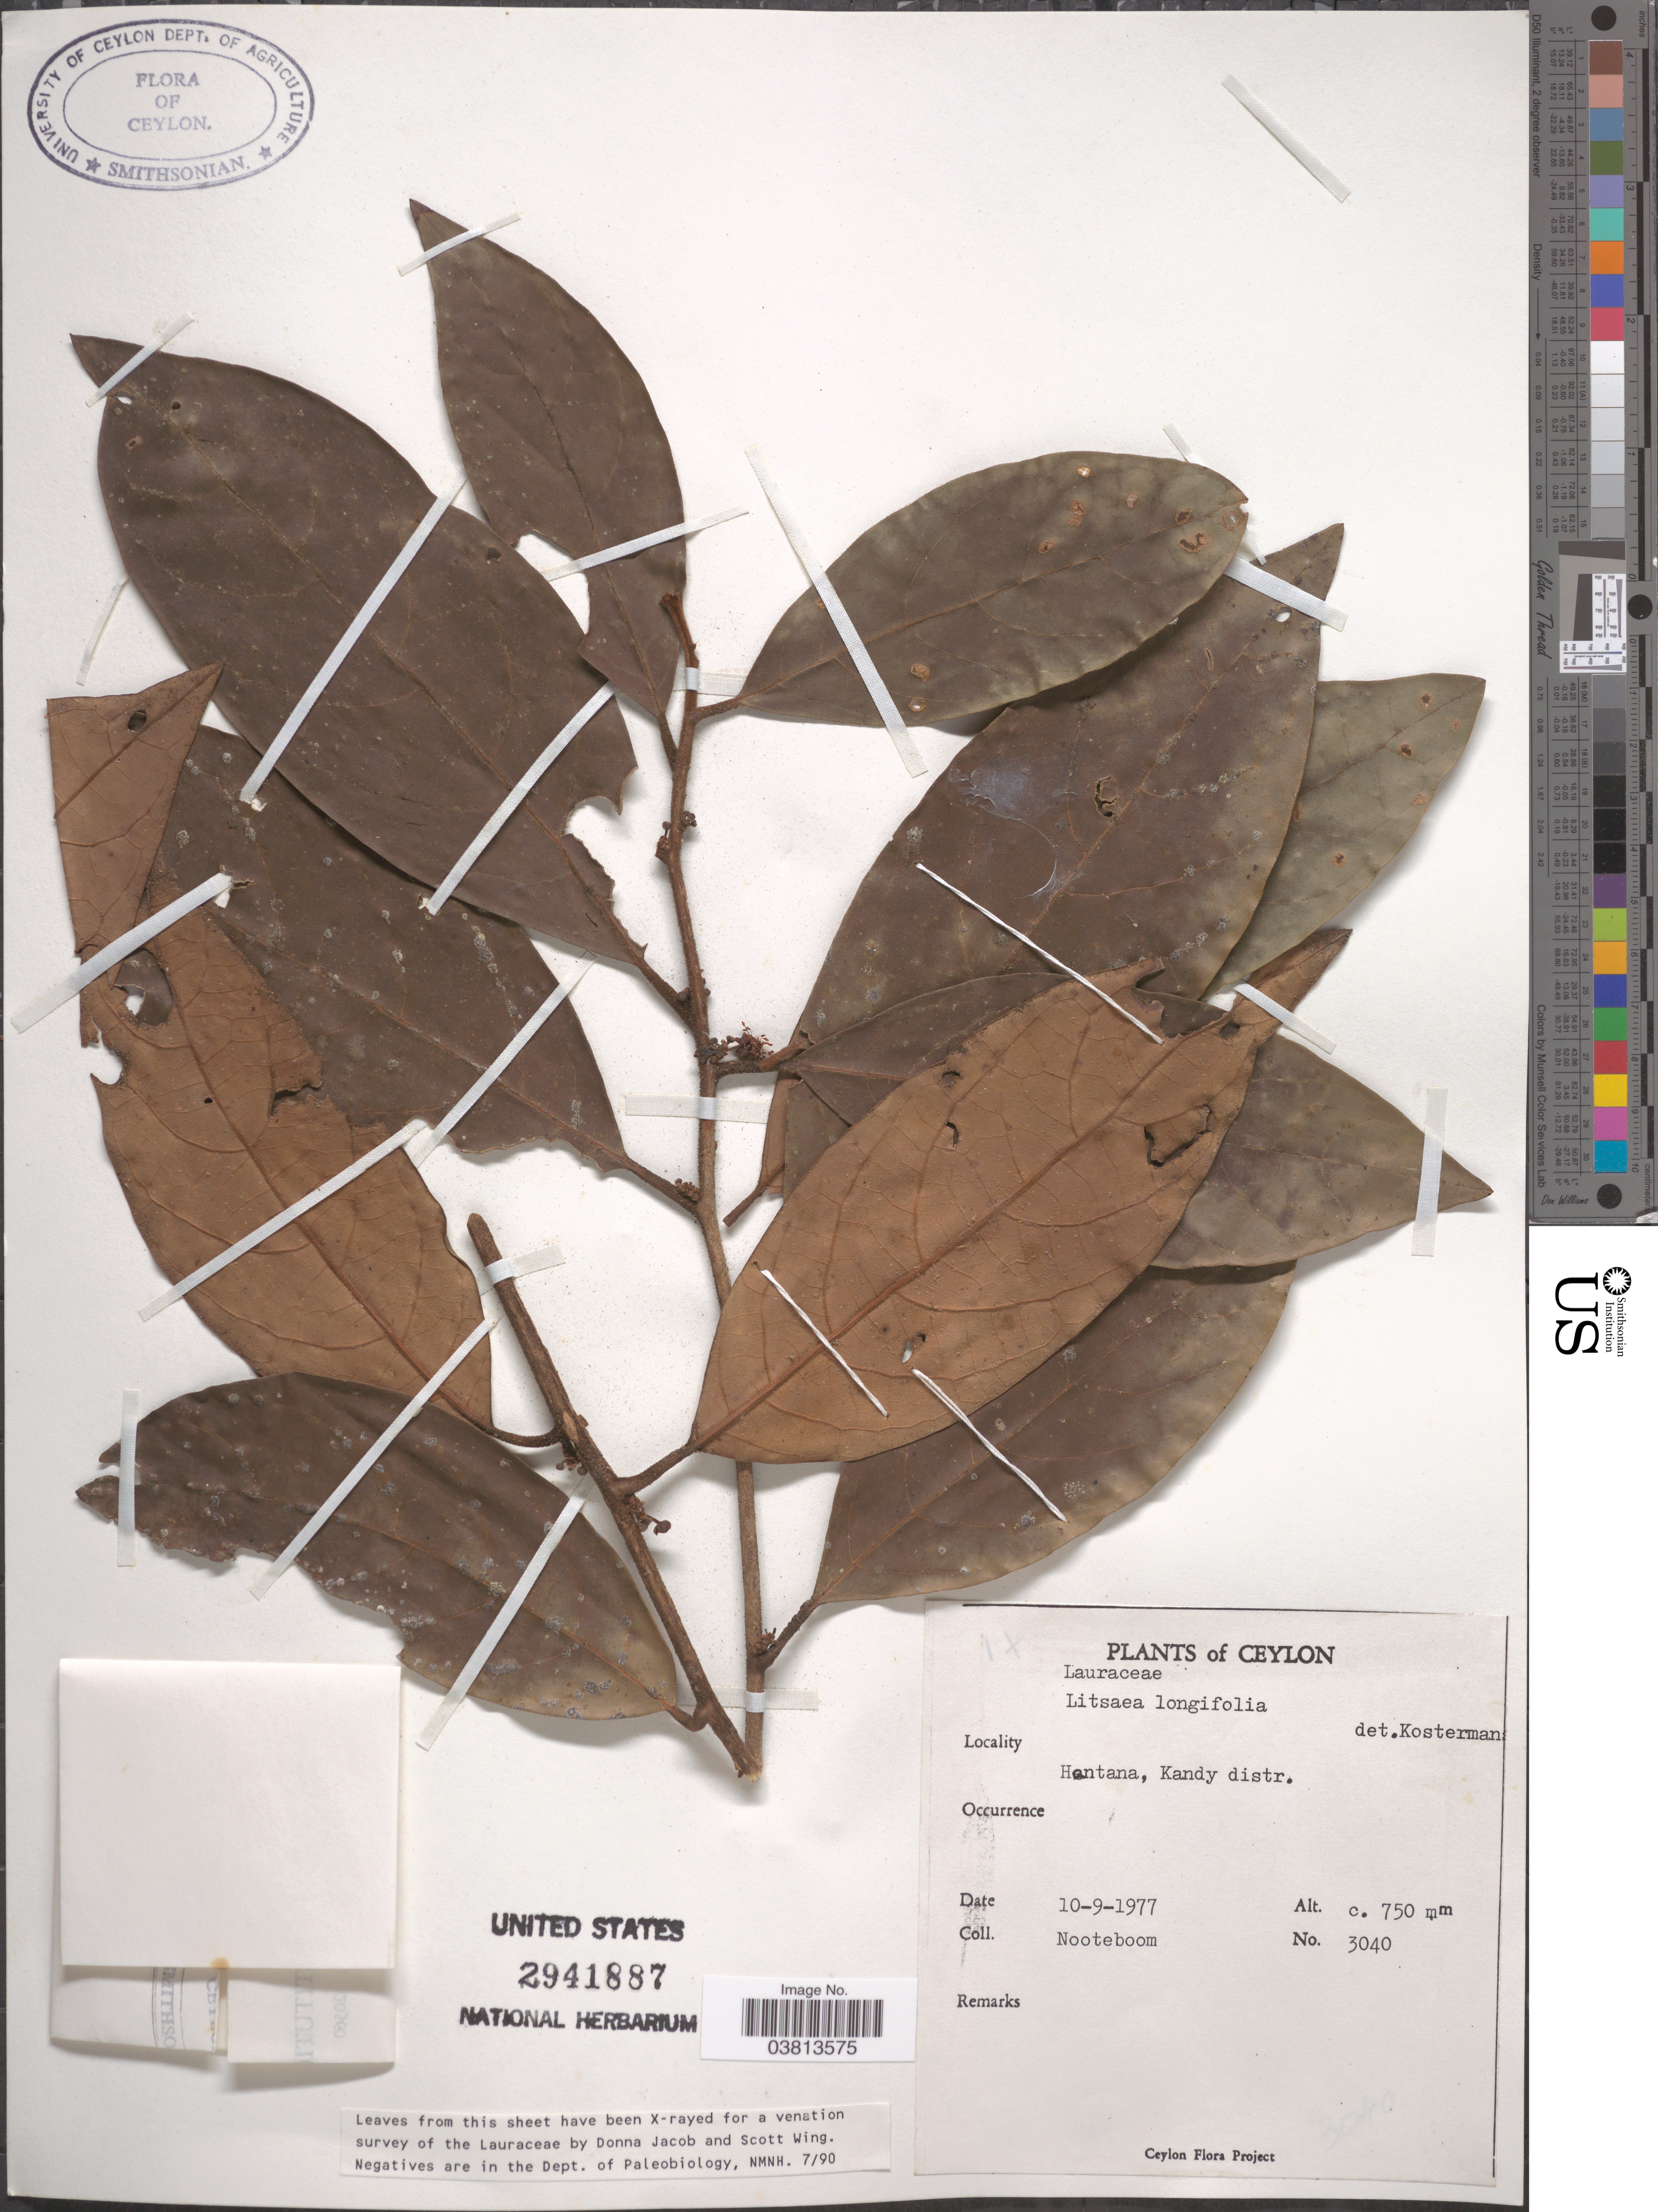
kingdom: Plantae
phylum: Tracheophyta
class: Magnoliopsida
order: Laurales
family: Lauraceae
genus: Litsea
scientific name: Litsea longifolia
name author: (Nees) Trimen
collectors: Nooteboom, --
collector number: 3040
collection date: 1977-09-10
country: Sri Lanka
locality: Ceylon. Hantana, Kandy distr.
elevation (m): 750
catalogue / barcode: US 2941887